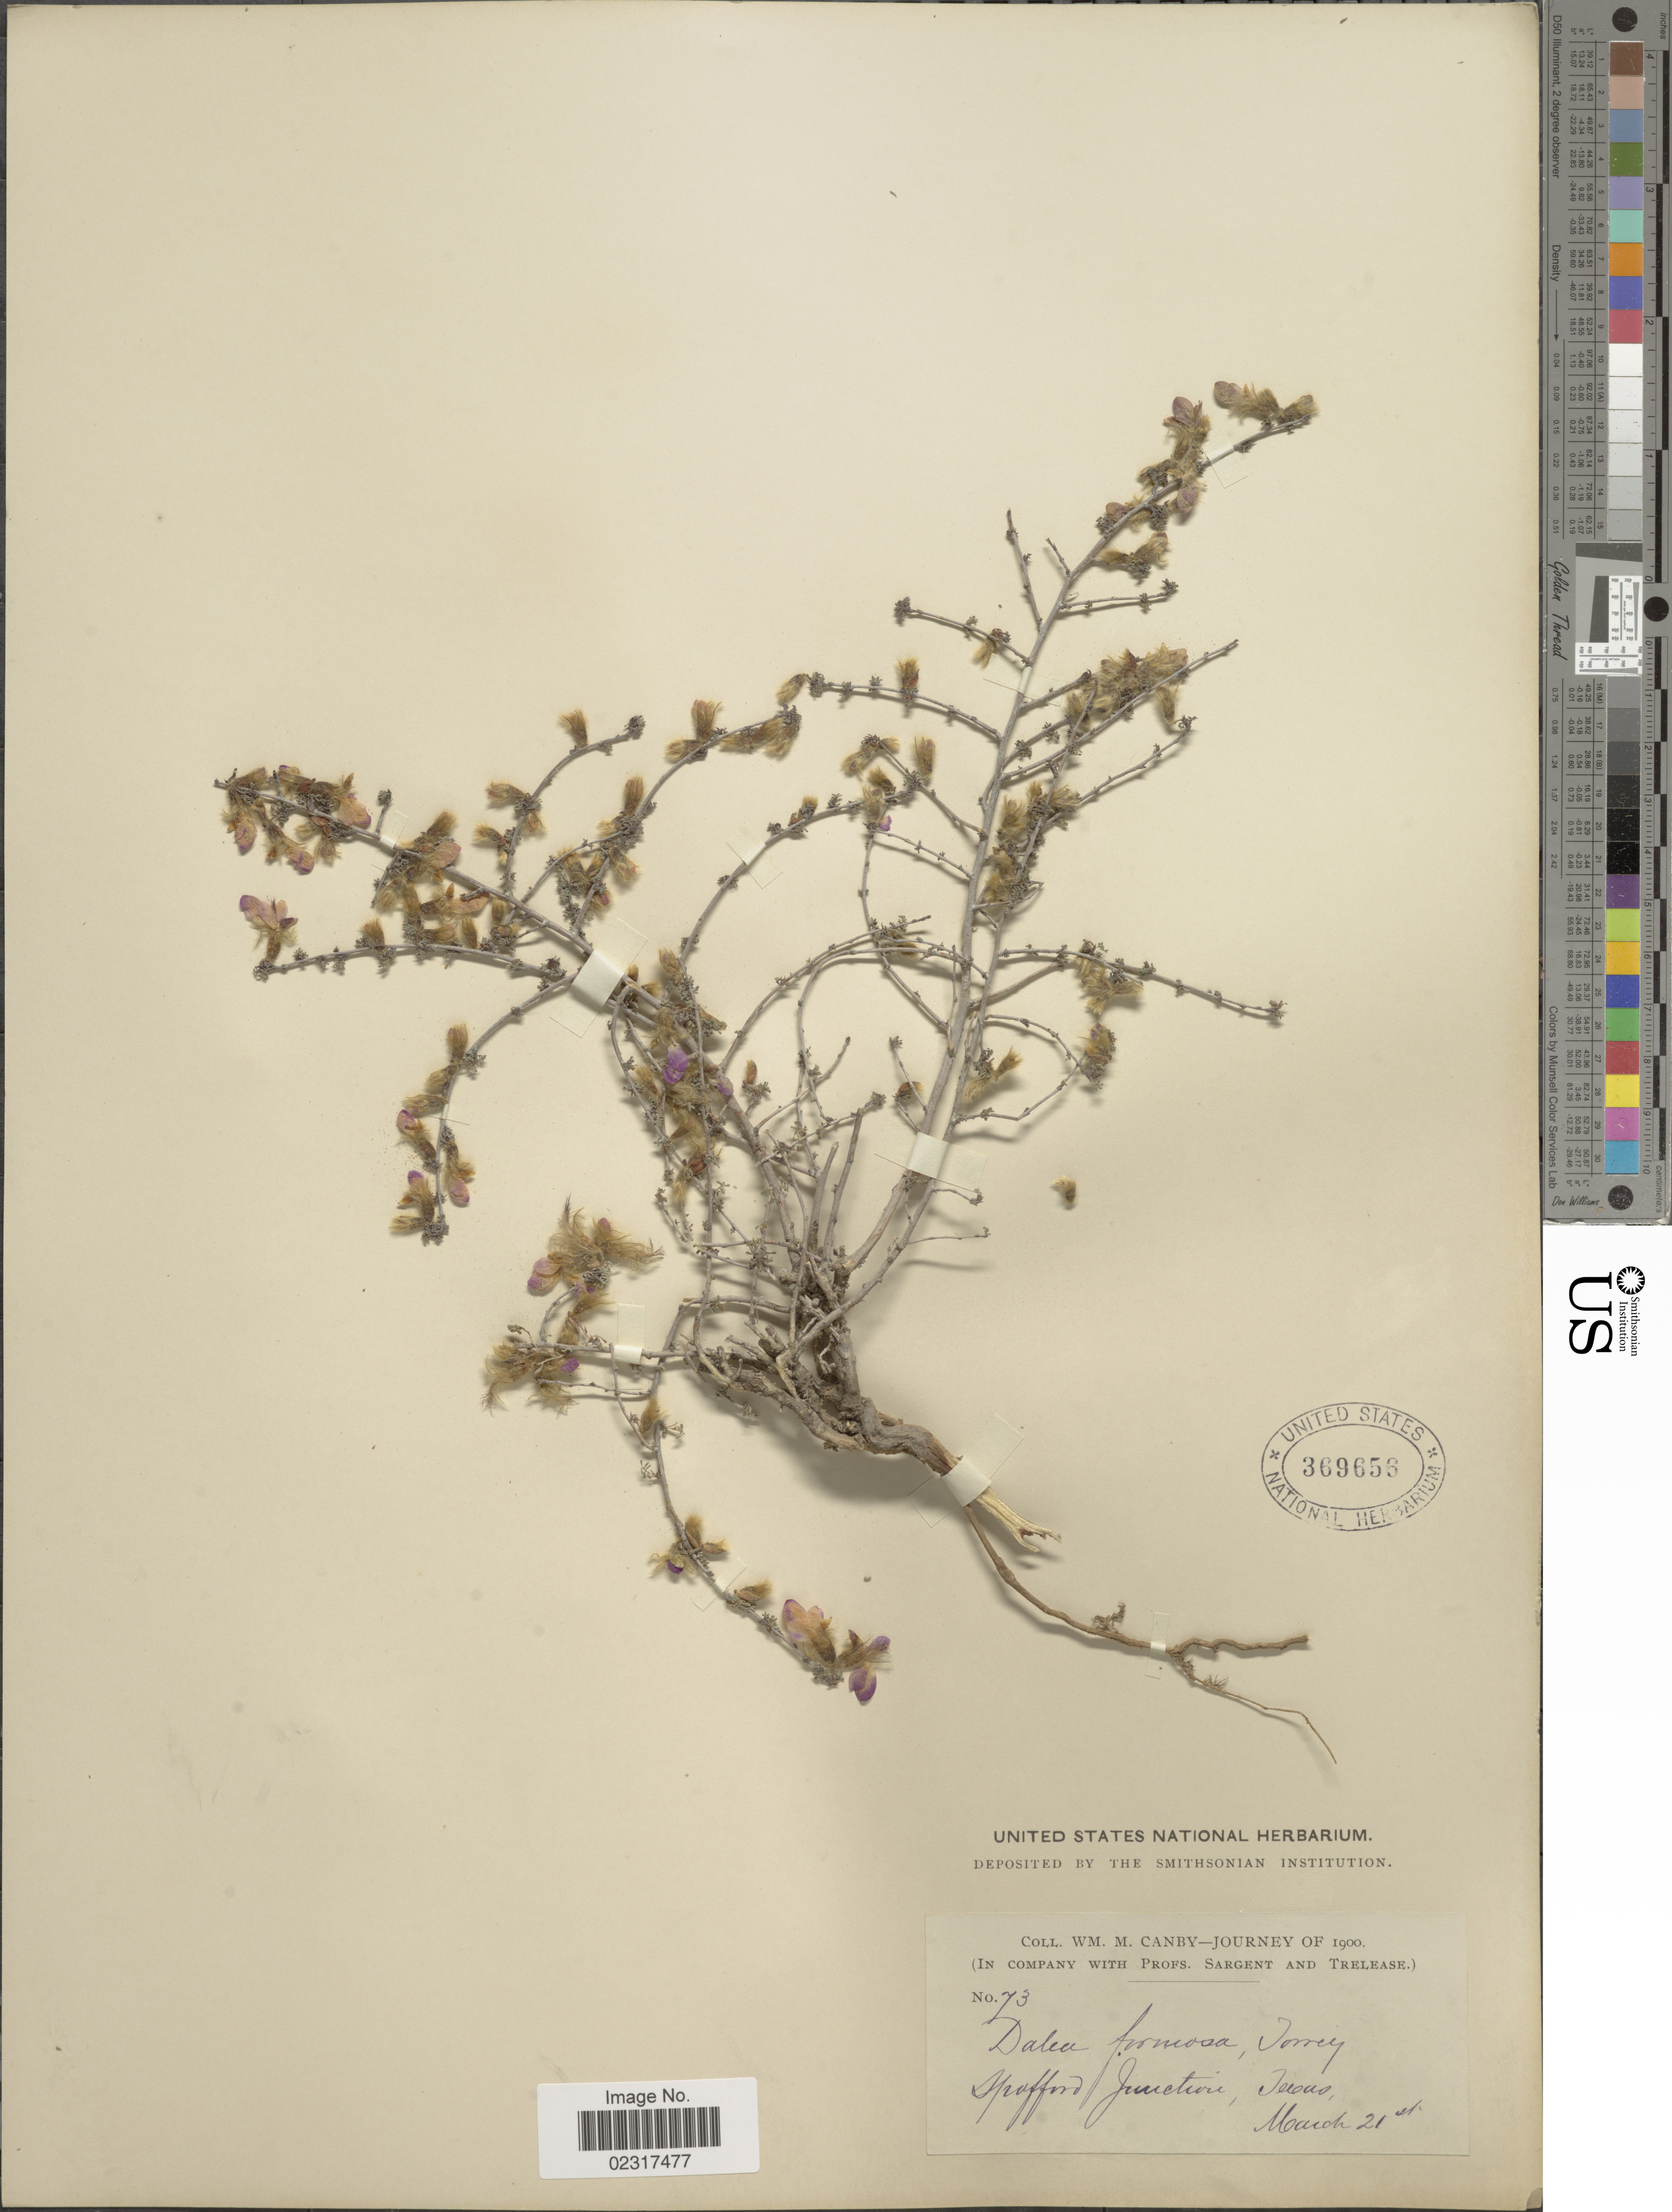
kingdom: Plantae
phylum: Tracheophyta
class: Magnoliopsida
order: Fabales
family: Fabaceae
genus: Dalea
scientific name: Dalea formosa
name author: Torr.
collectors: W. M. Canby, -- Sargent & -- Trelease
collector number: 73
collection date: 1900-03-21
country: United States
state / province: Texas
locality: Spofford Junction.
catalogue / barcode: US 369656